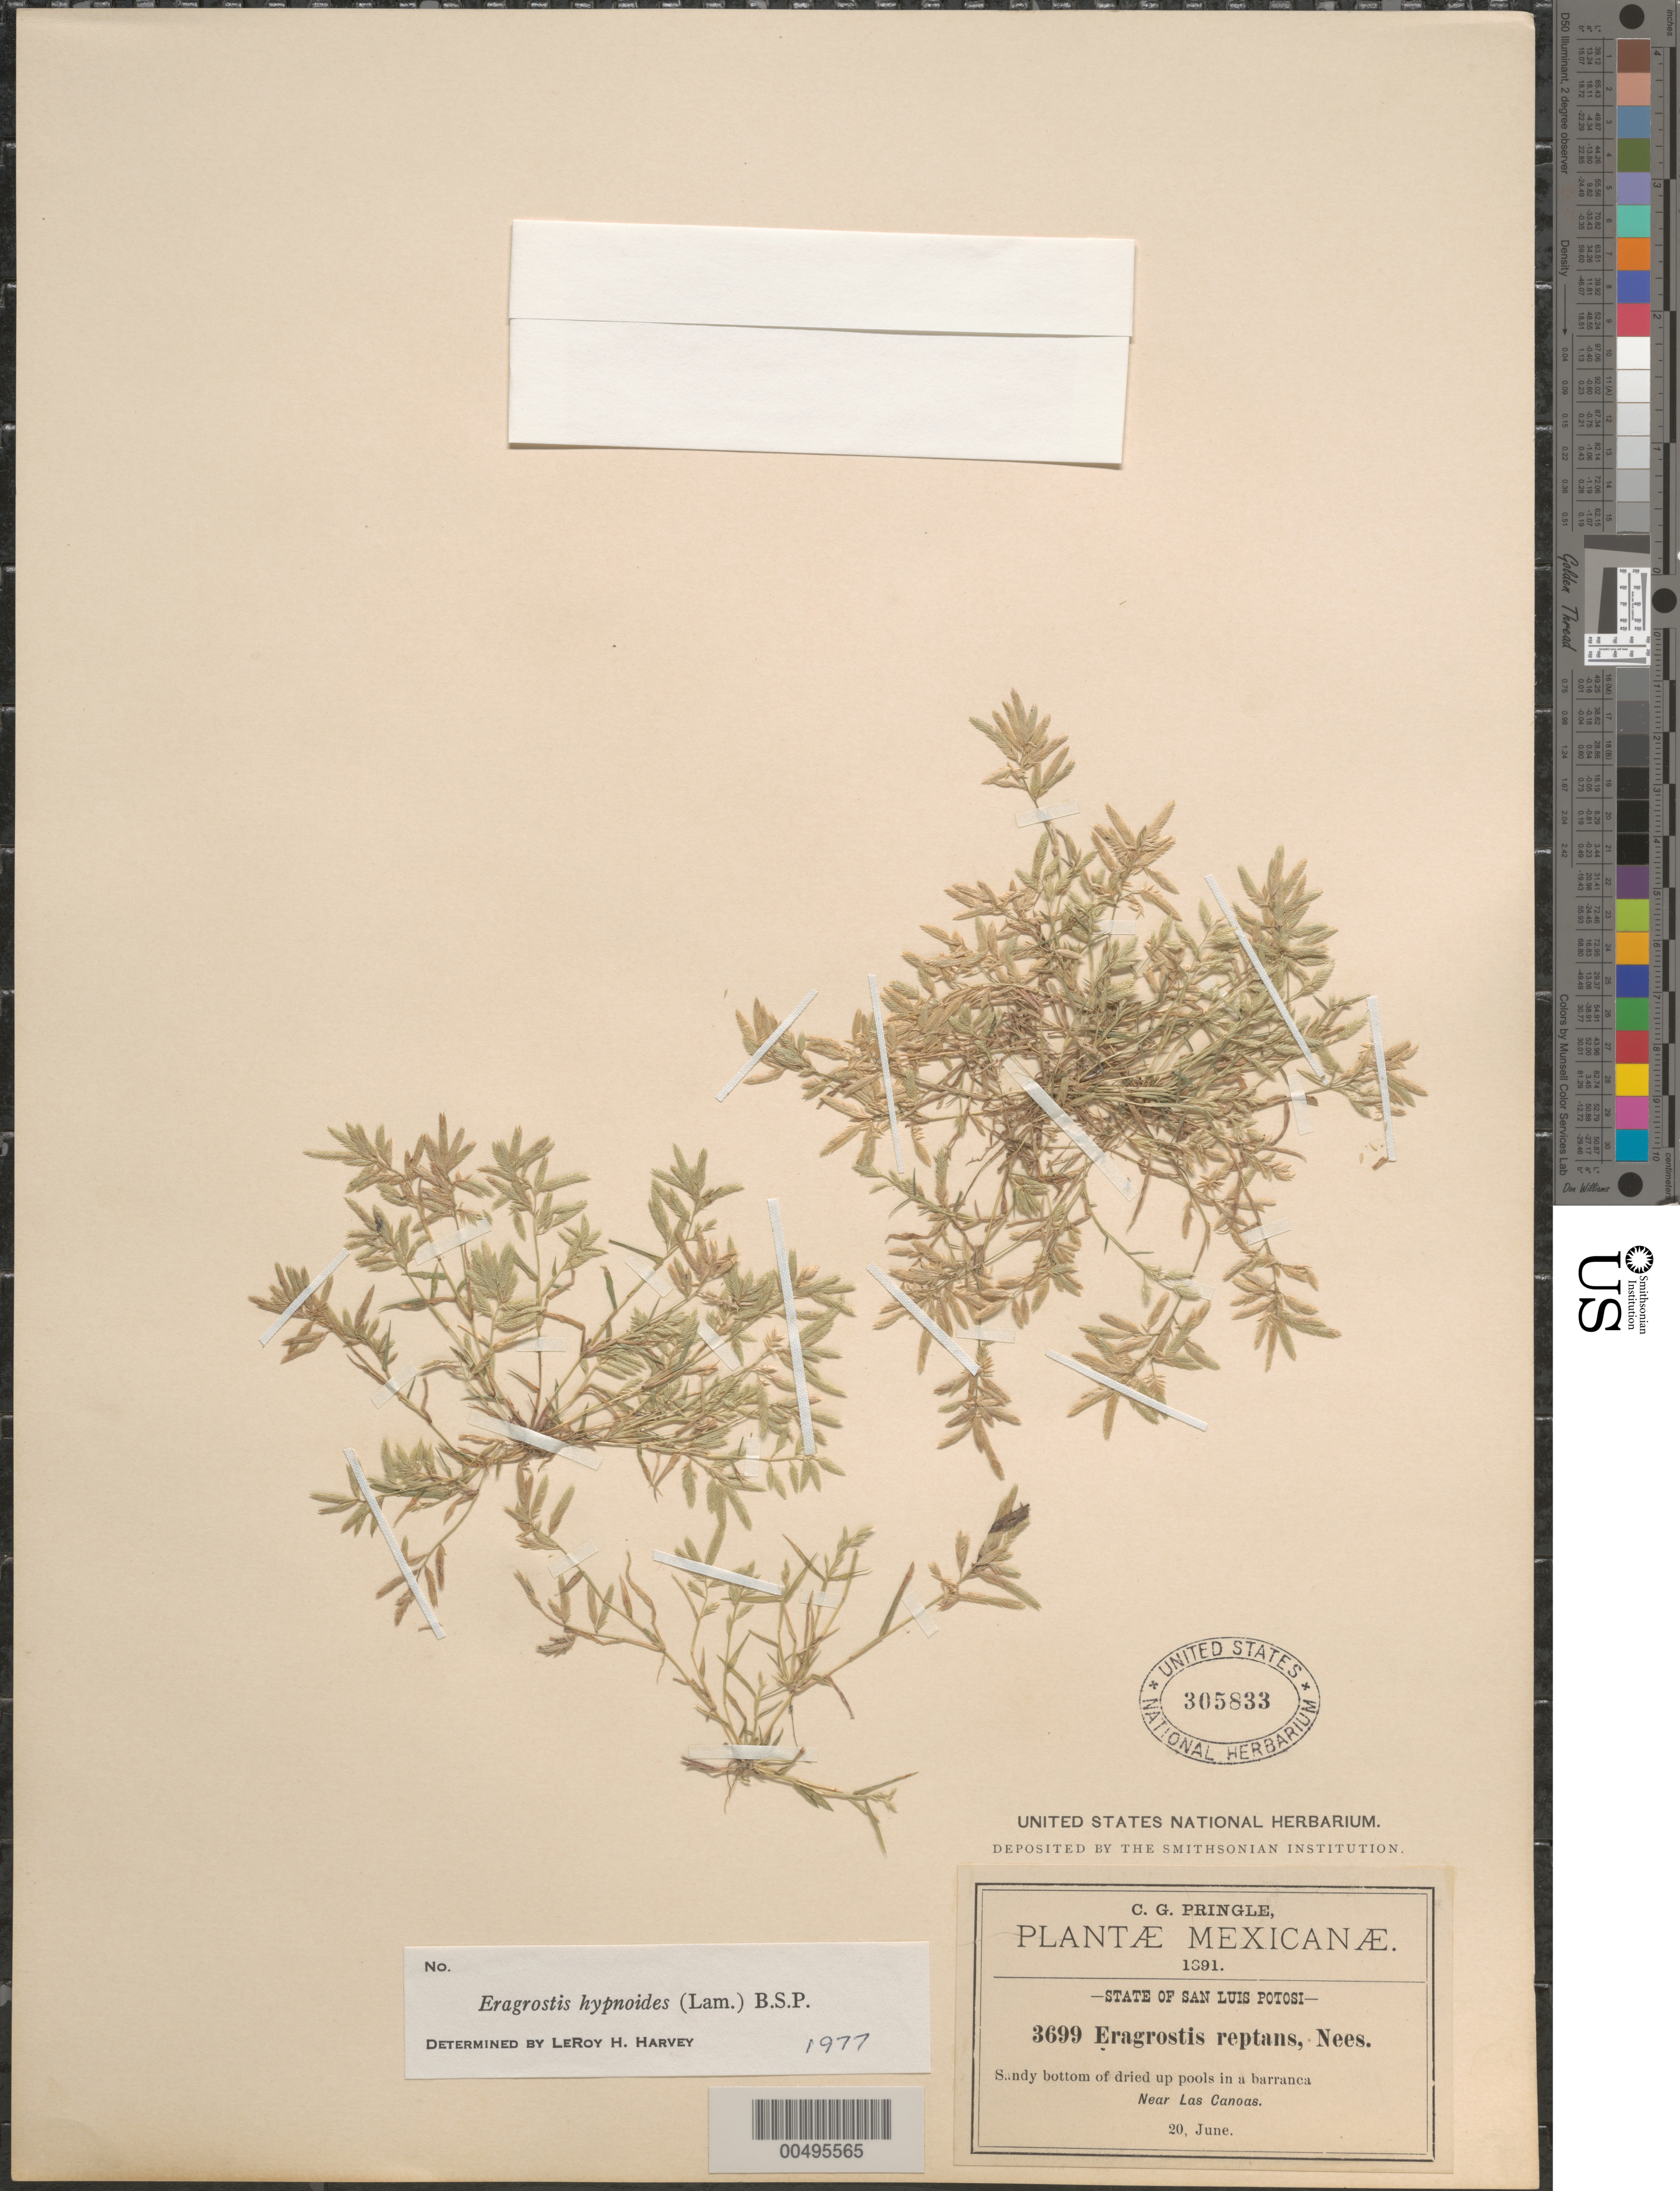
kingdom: Plantae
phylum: Tracheophyta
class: Liliopsida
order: Poales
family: Poaceae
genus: Eragrostis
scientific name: Eragrostis hypnoides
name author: (Lam.) Britton, Stearns & Poggenb.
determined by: Harvey, L. H.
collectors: C. G. Pringle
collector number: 3699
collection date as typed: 20 Jun 1891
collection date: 1891-06-20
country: Mexico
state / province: San Luis Potosi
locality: Near Las Canoas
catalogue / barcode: US 305833